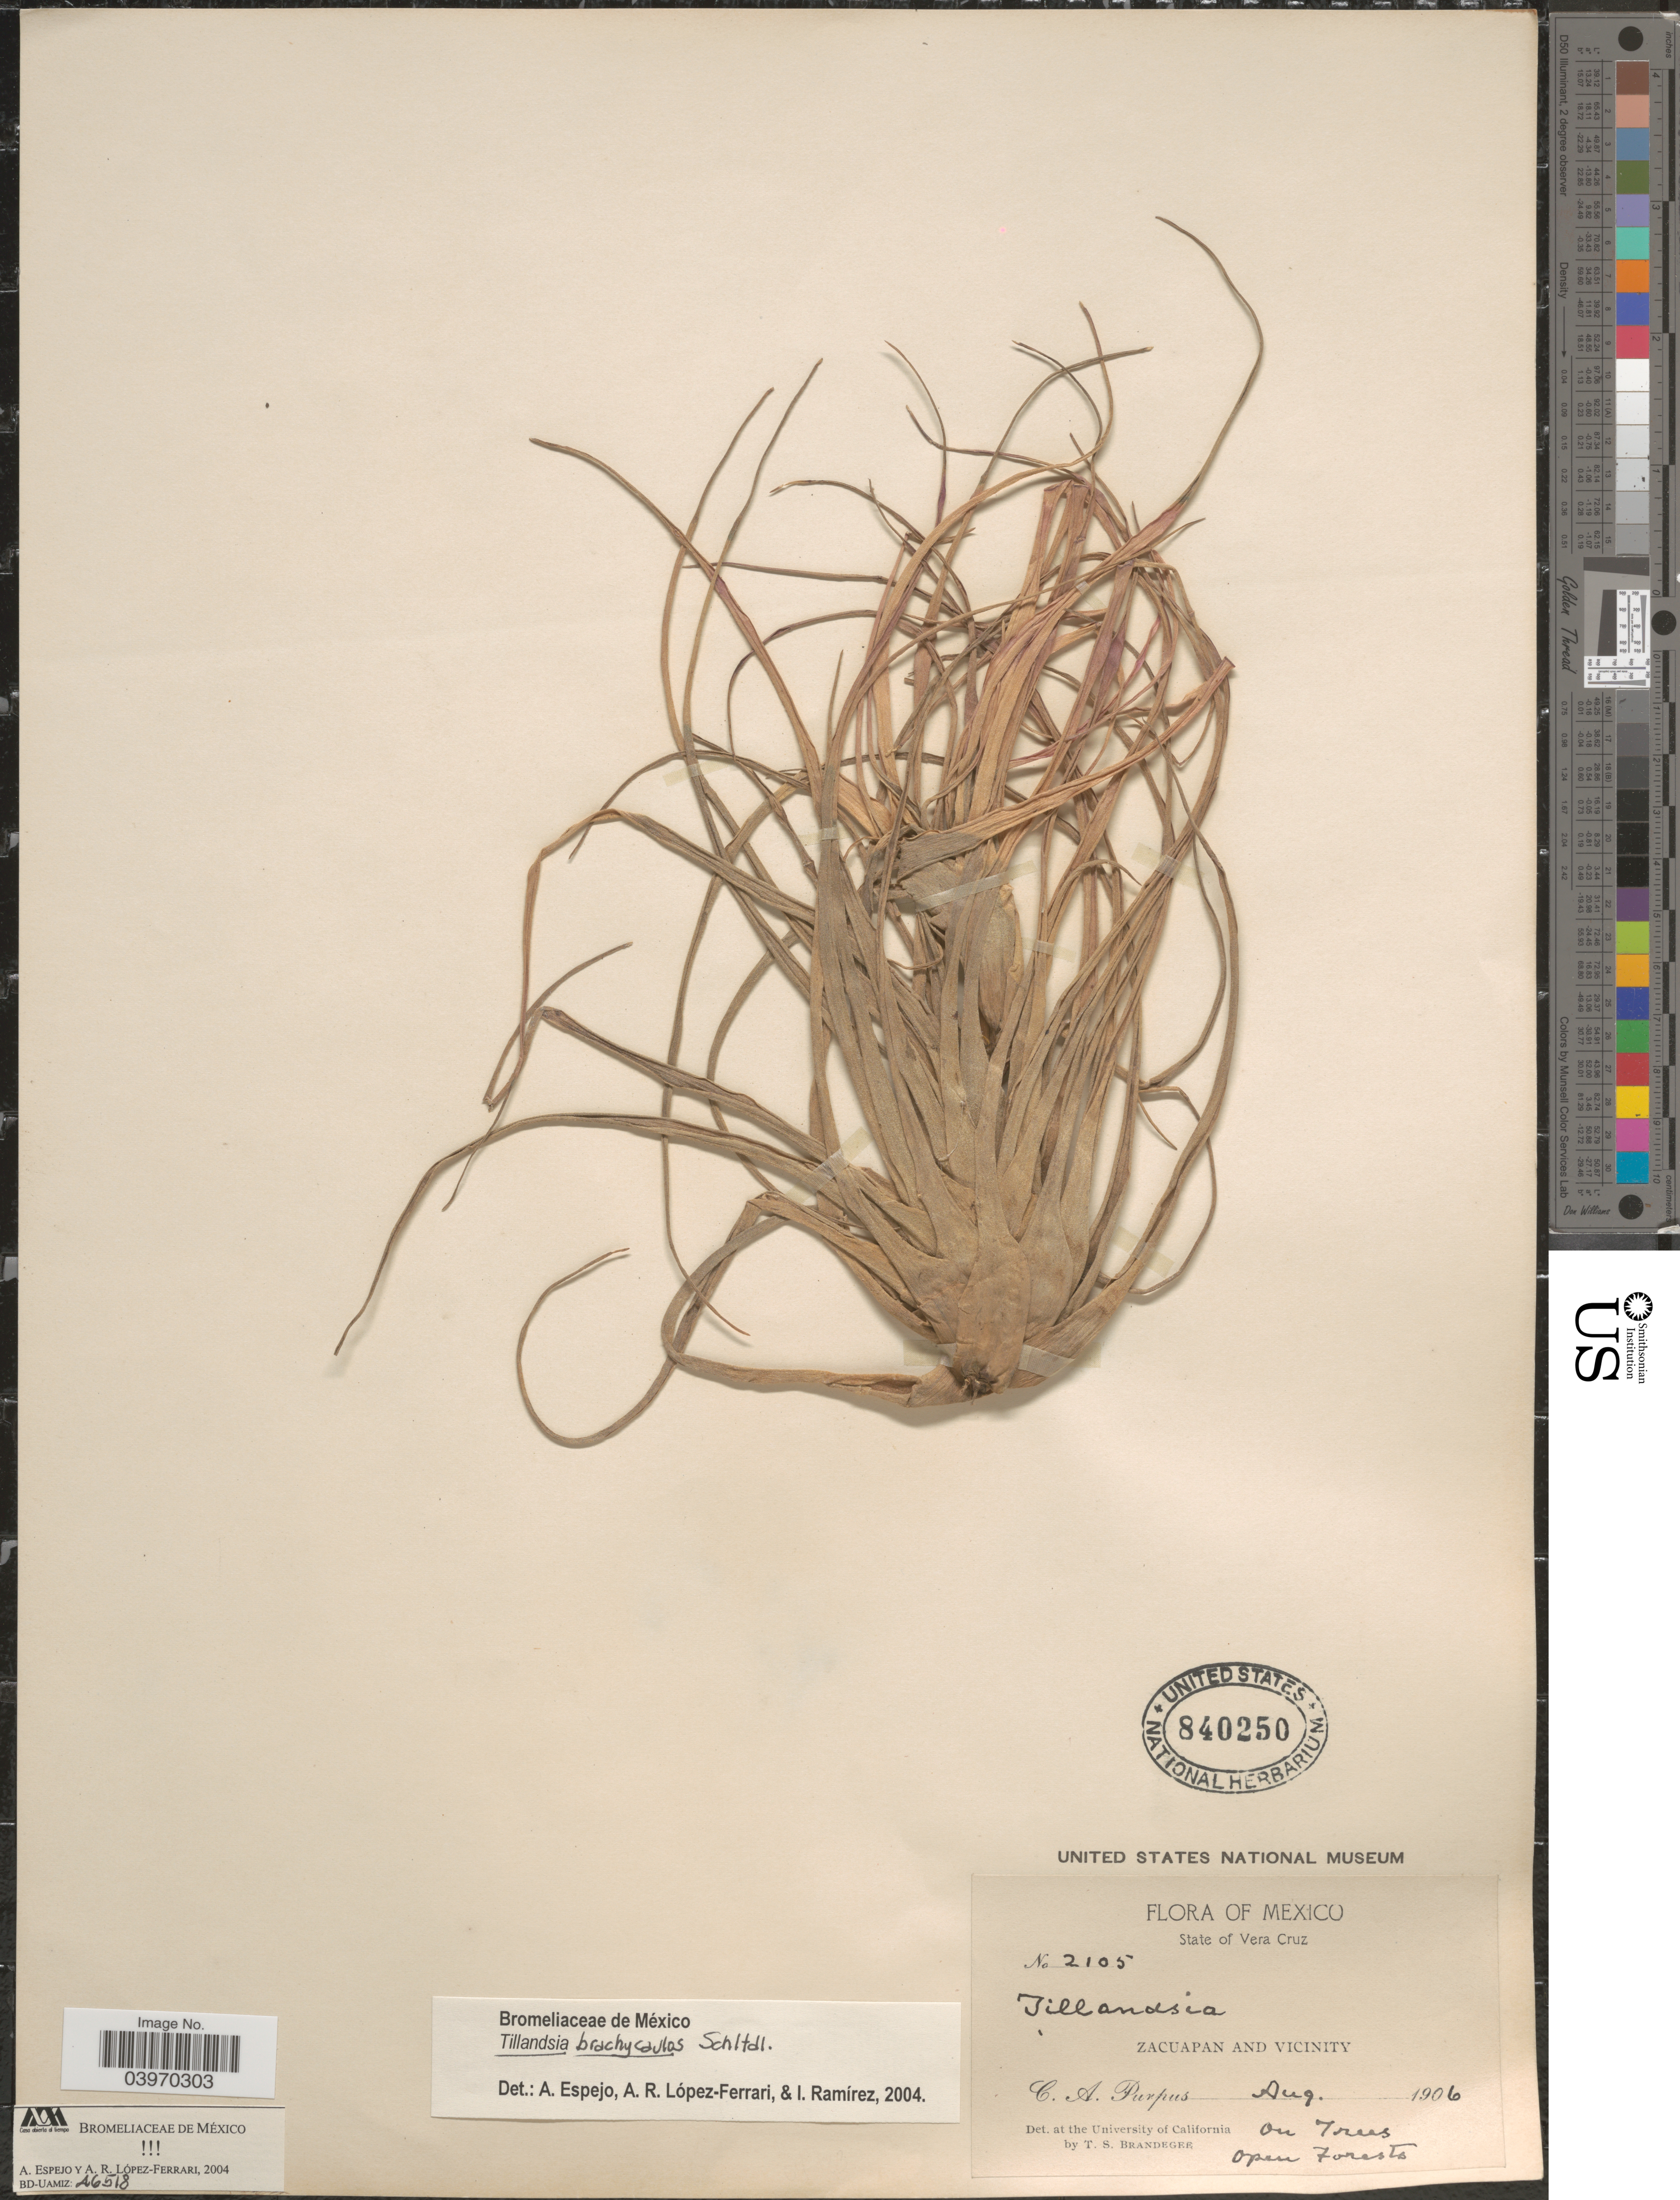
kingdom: Plantae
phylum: Tracheophyta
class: Liliopsida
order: Poales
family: Bromeliaceae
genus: Tillandsia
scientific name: Tillandsia brachycaulos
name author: Schltdl.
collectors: C. A. Purpus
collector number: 2105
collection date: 1906-08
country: Mexico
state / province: Veracruz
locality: State of Vera Cruz. Zacuapan and vicinity.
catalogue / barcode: US 840250